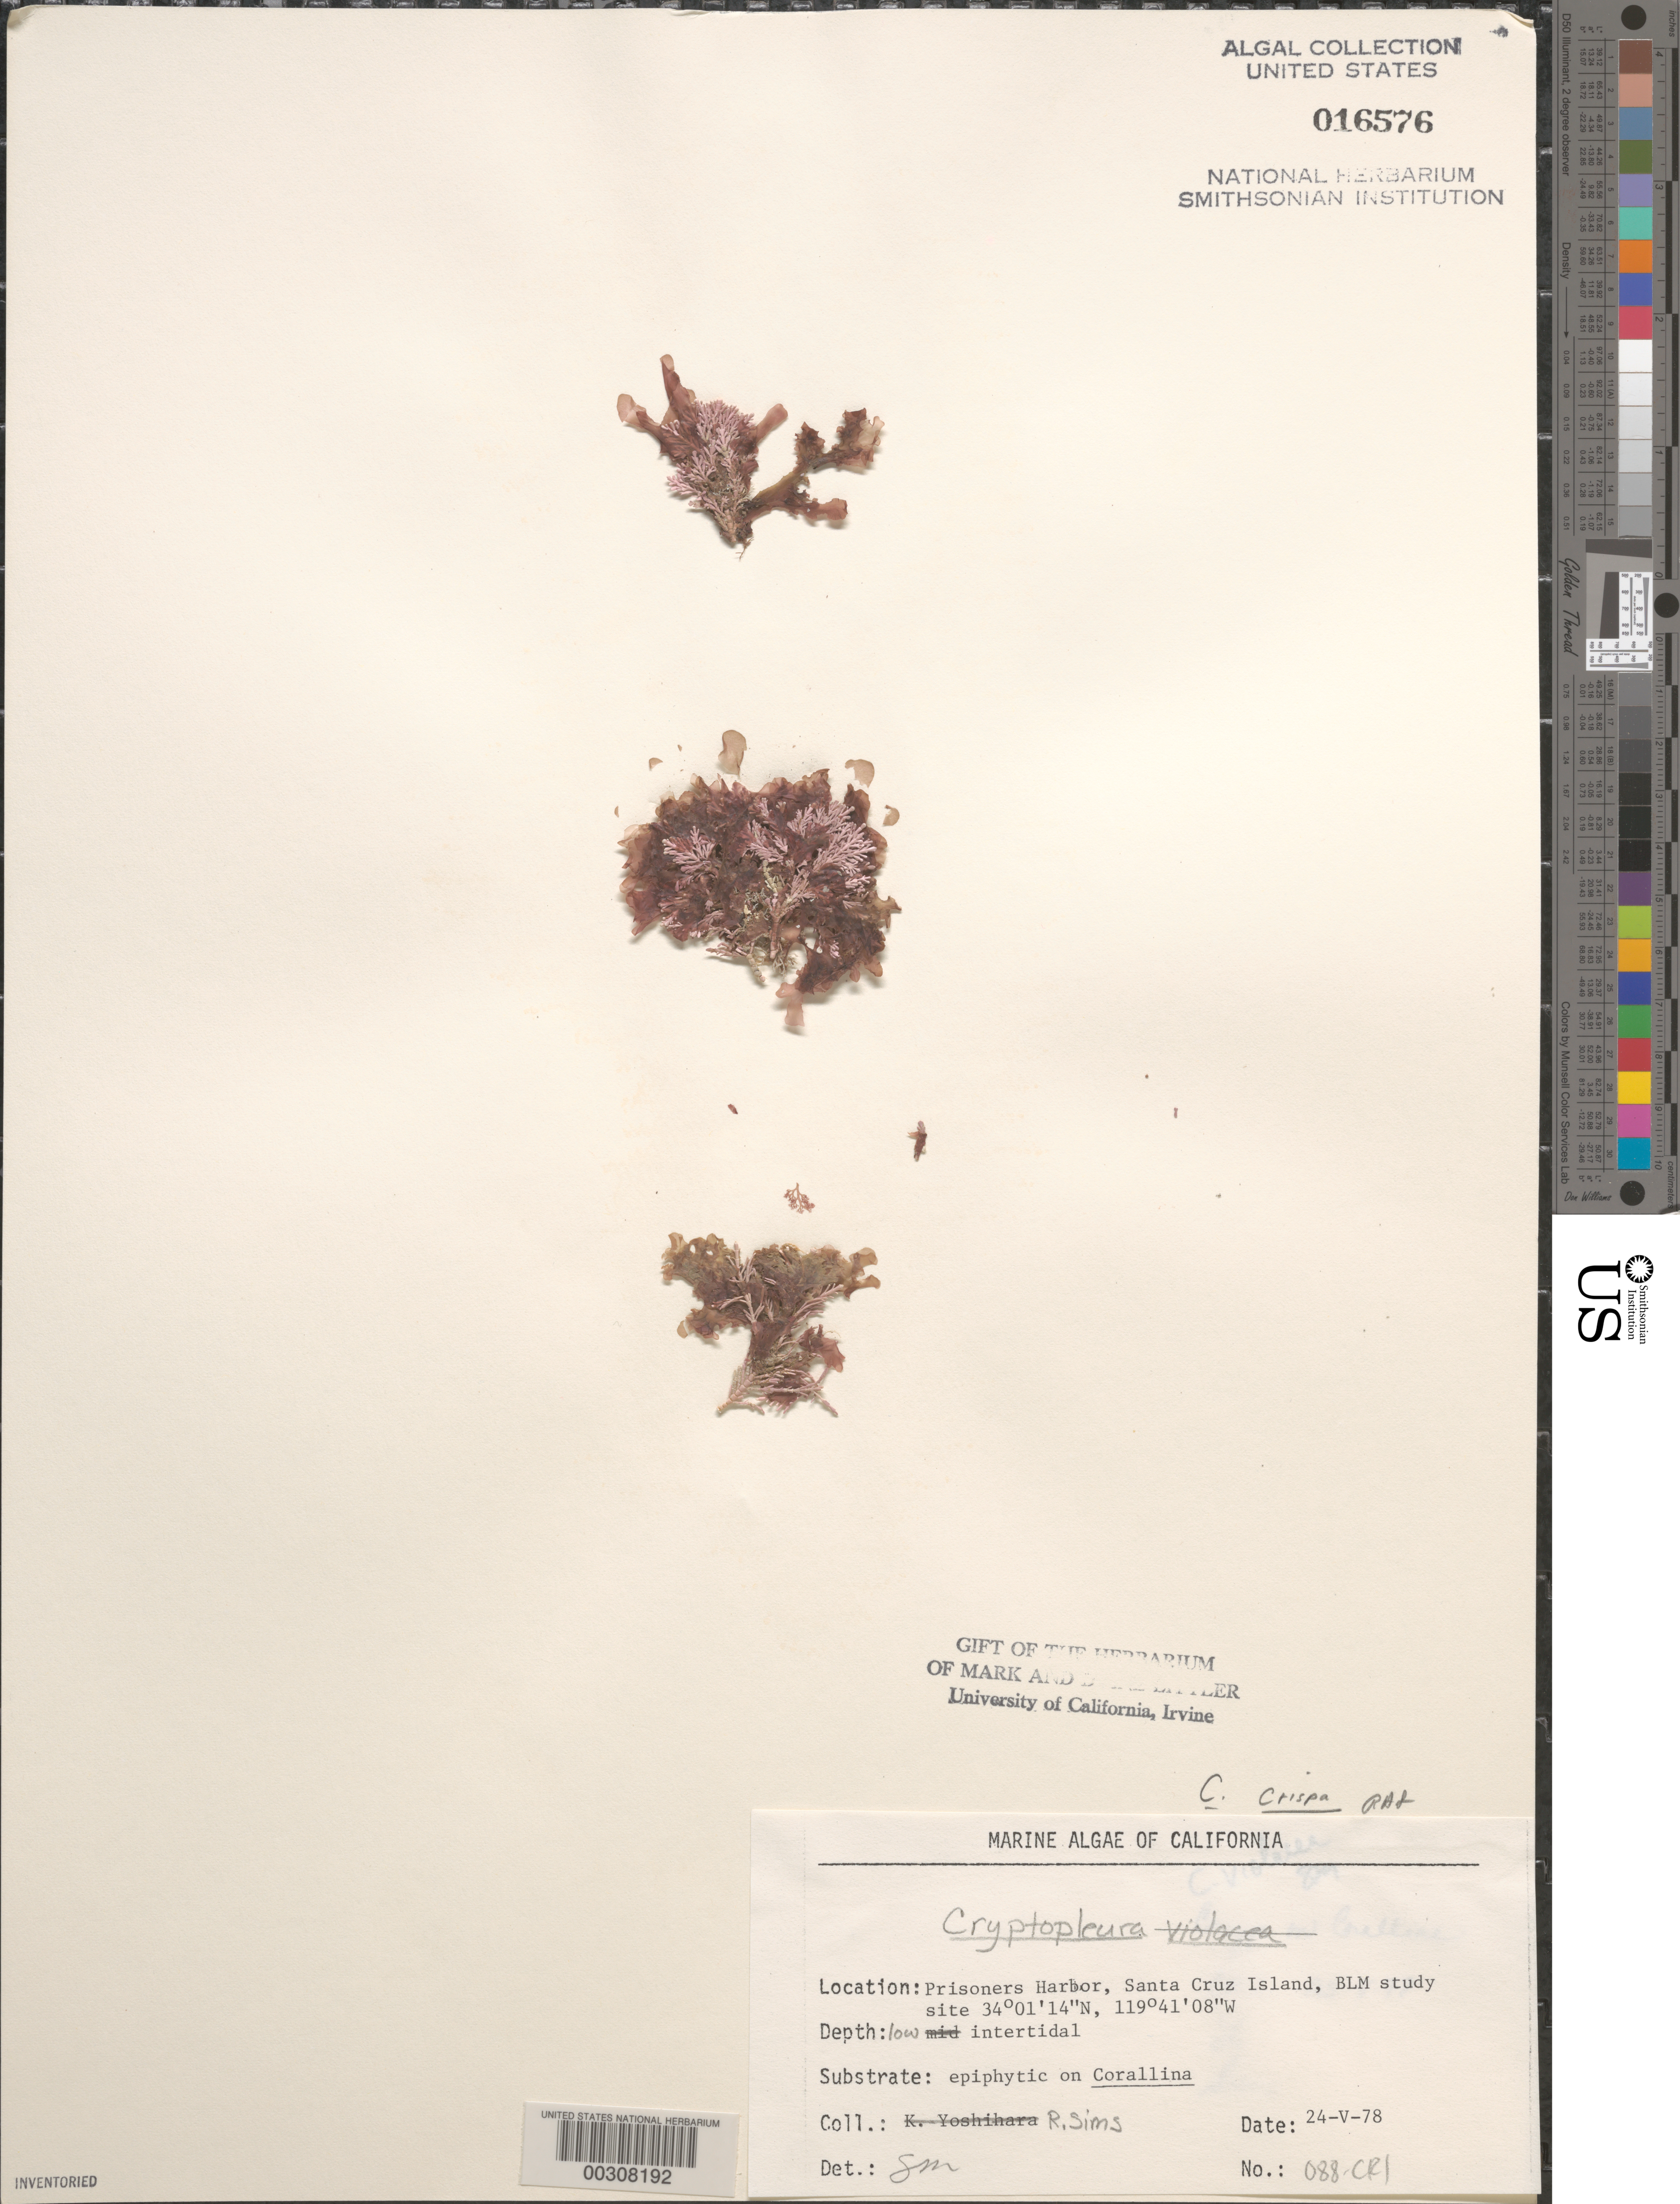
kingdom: Plantae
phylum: Rhodophyta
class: Florideophyceae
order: Ceramiales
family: Delesseriaceae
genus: Cryptopleura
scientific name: Cryptopleura crispa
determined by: Sims, Robert H.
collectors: R. H. Sims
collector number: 088-cri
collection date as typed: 24 May 1978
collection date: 1978-05-24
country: United States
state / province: California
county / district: Santa Barbara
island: Santa Cruz Island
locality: Prisoners Harbor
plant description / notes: BLM-SOCALBIGHT Rocky Intertidal Survey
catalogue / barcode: US 16576